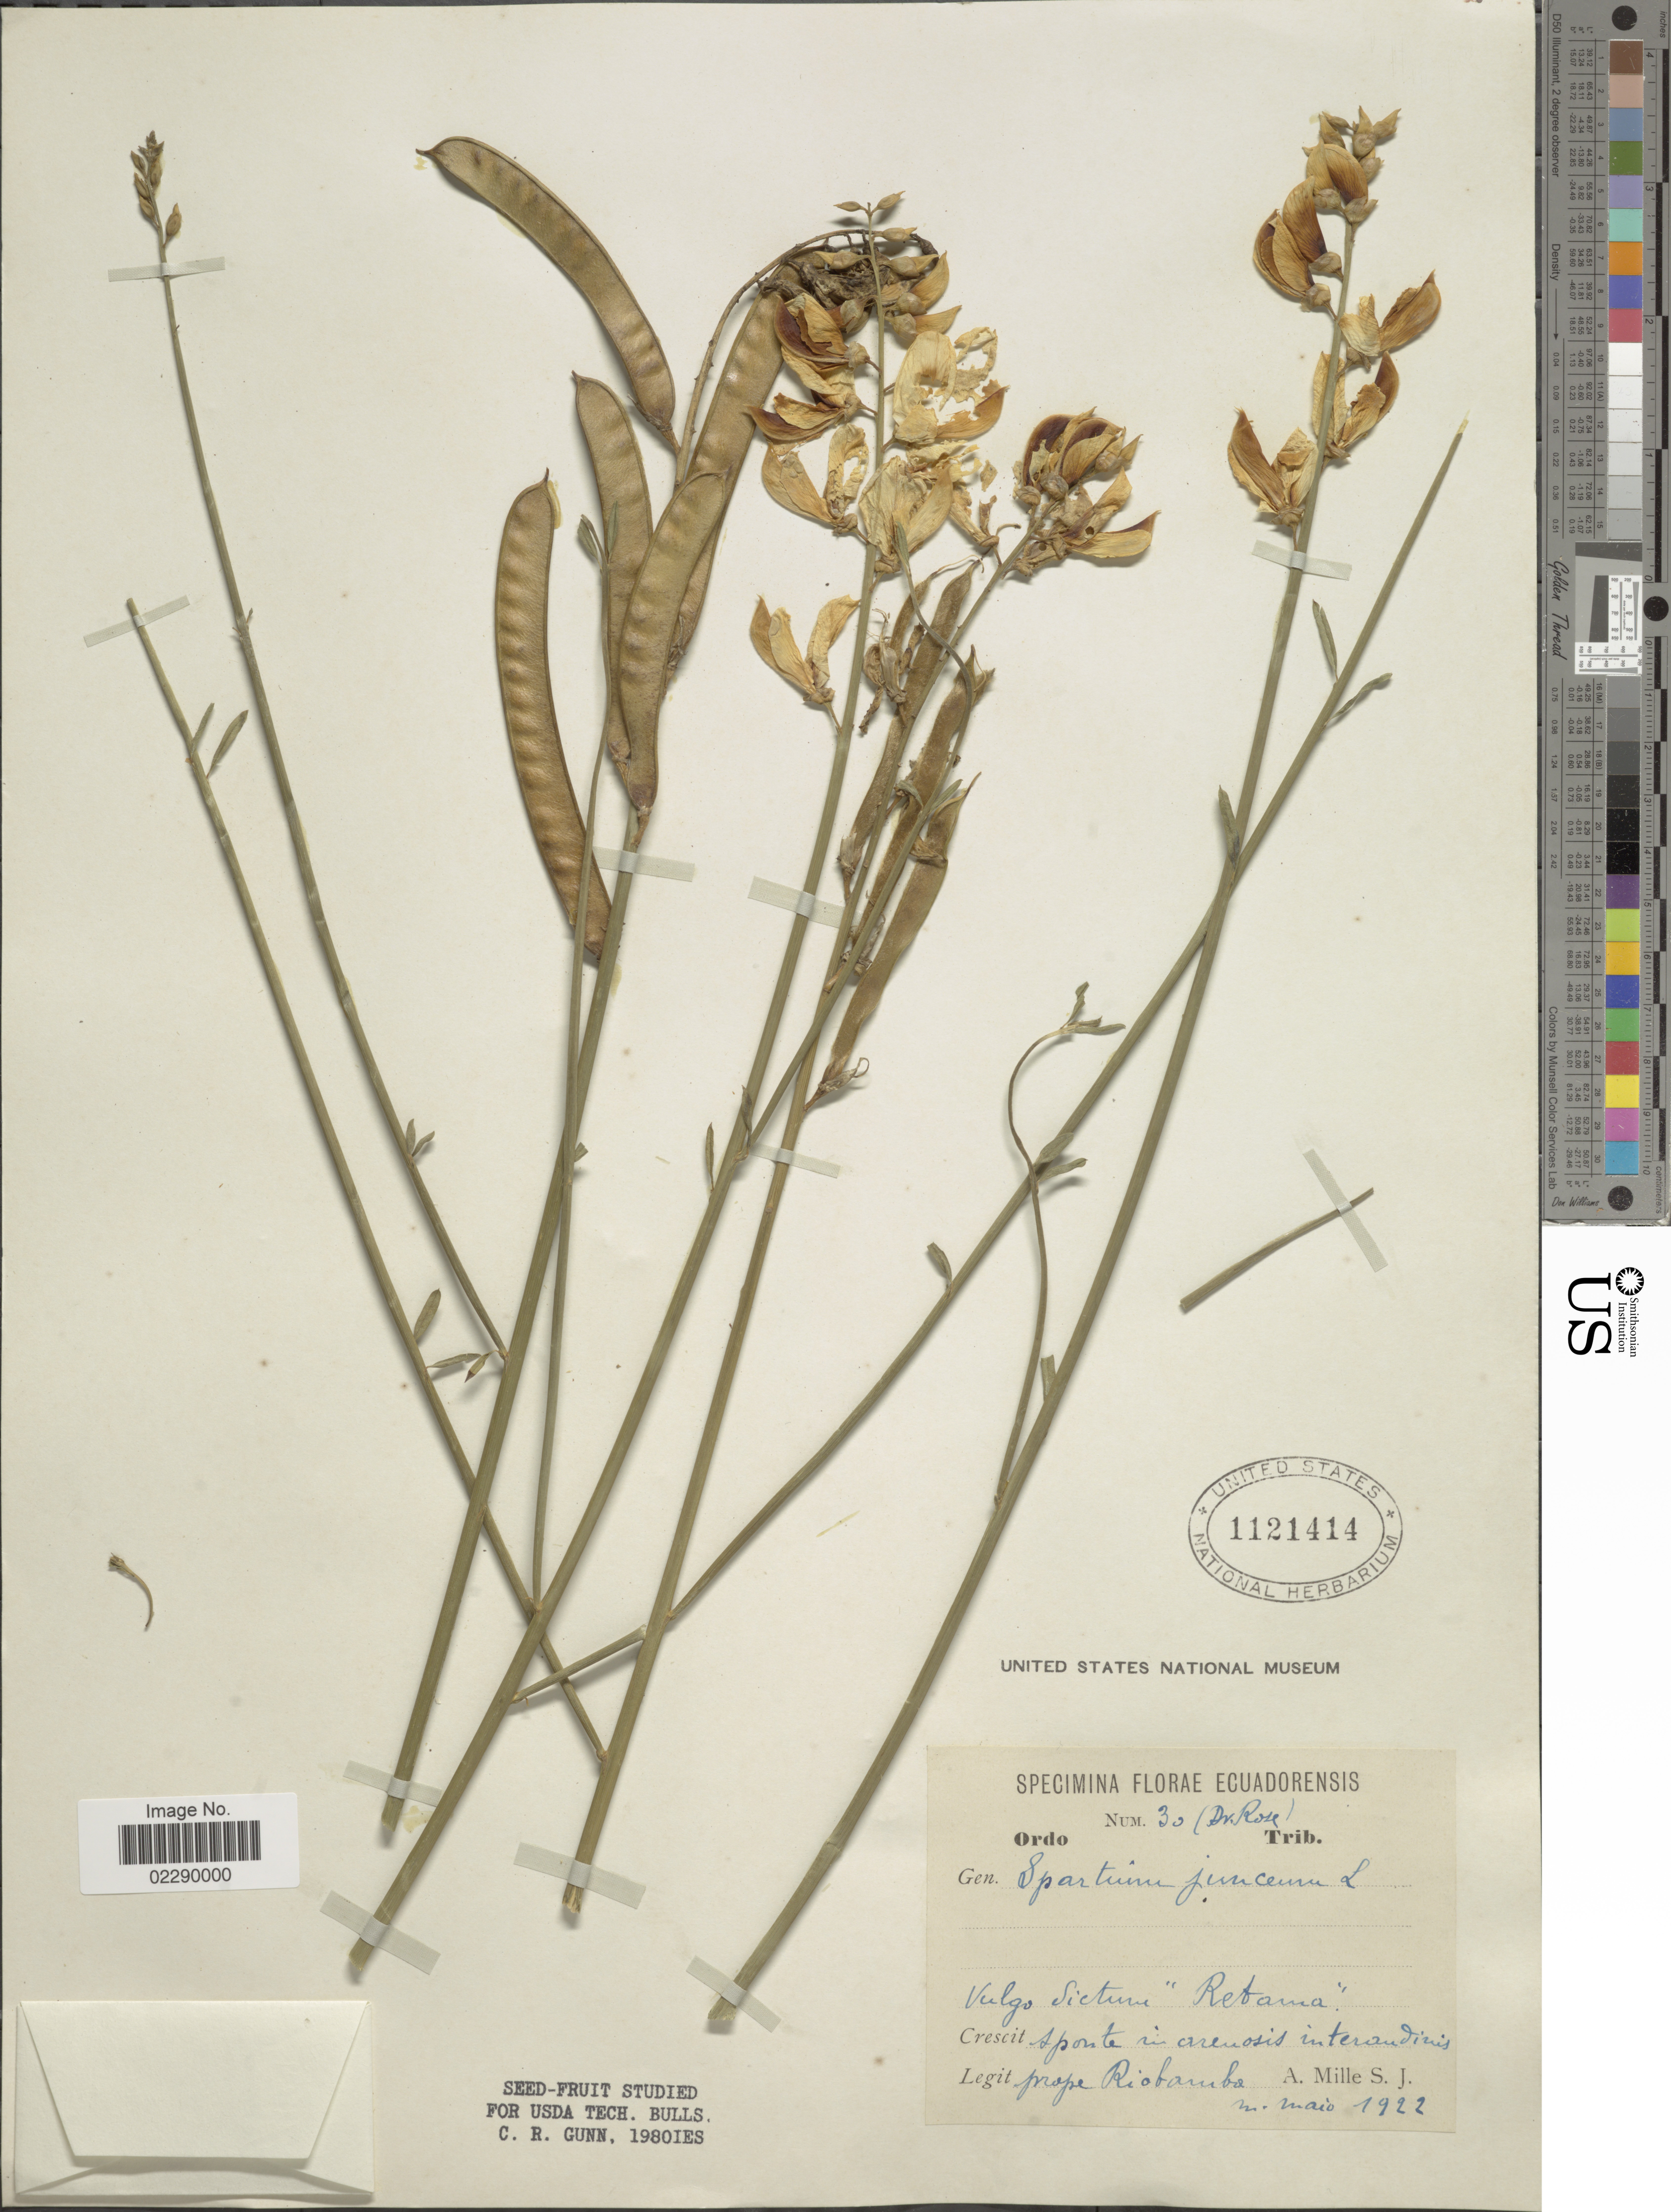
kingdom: Plantae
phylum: Tracheophyta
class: Magnoliopsida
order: Fabales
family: Fabaceae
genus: Spartium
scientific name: Spartium junceum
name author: L.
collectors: A. Mille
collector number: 30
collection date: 1922-05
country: Ecuador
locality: Aponte in arenosis interandinis, prope Riobamba.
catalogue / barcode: US 1121414